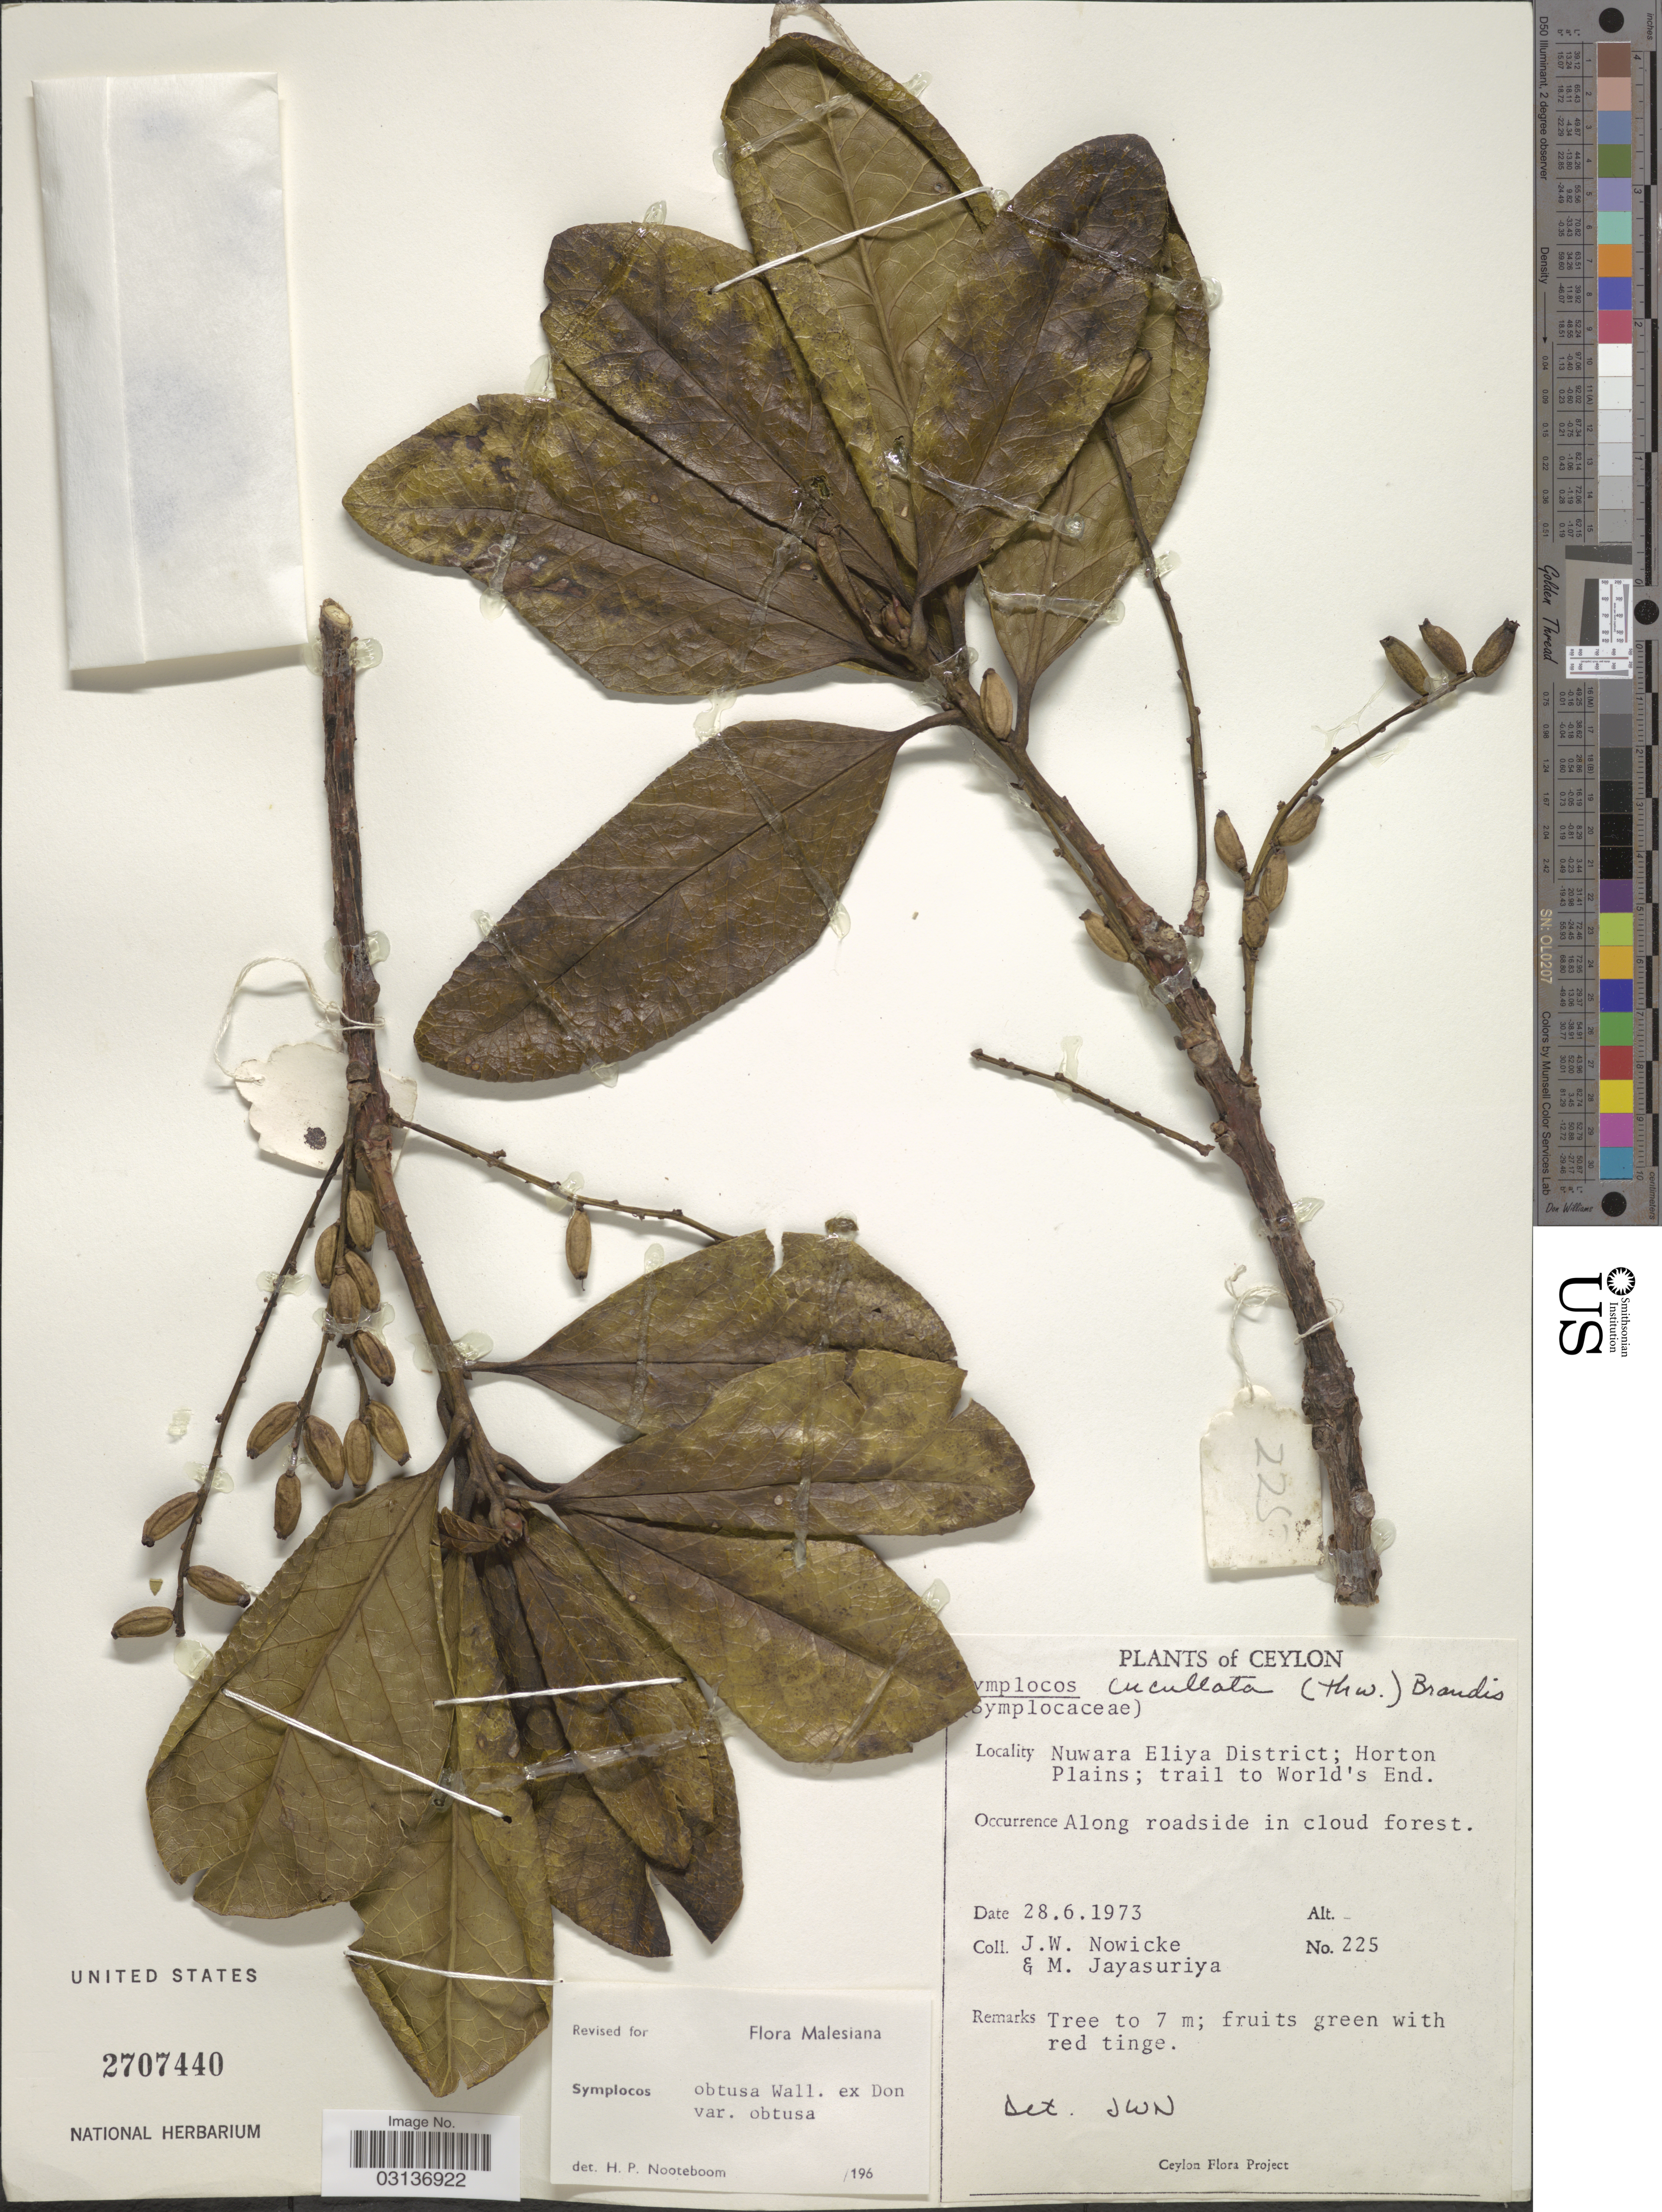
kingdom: Plantae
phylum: Tracheophyta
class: Magnoliopsida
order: Ericales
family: Symplocaceae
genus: Symplocos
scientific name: Symplocos obtusa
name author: Wall. ex G. Don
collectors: J. W. Nowicke & M. Jayasuriya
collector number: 225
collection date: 1973-06-28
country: Sri Lanka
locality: Ceylon. Nuwara Eliya District; Horton Plains; trail to World's End.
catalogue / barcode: US 2707440